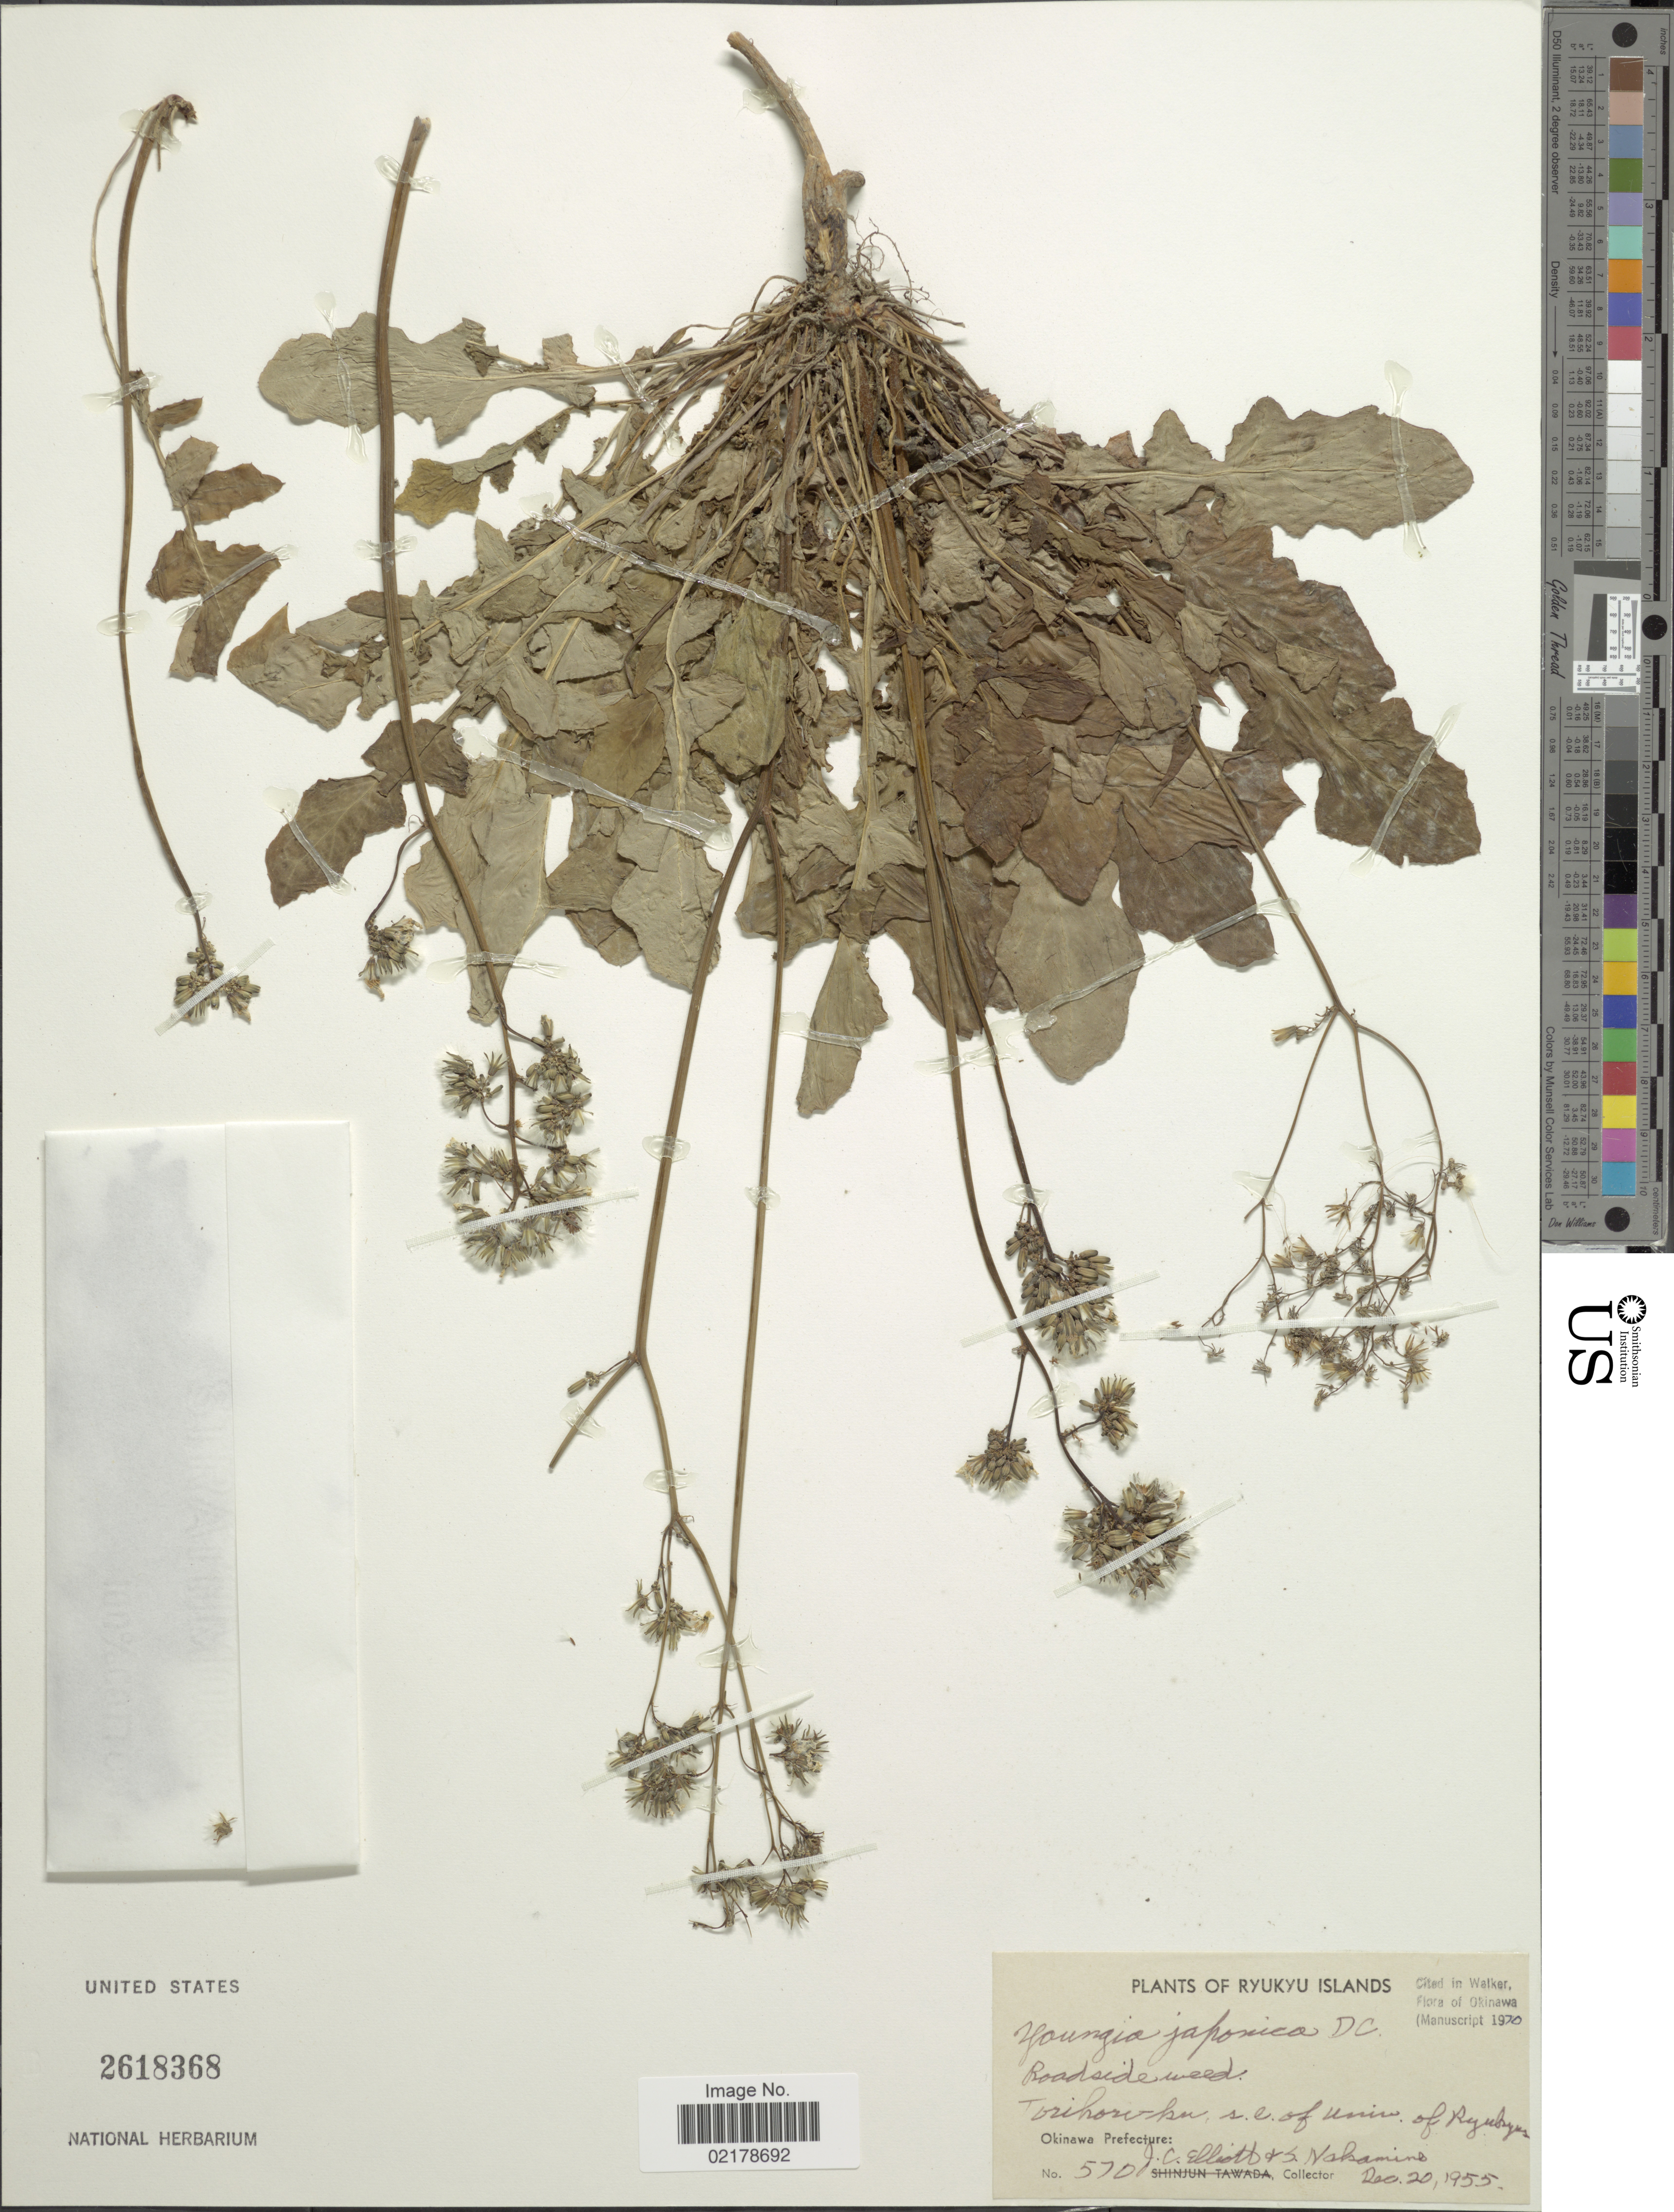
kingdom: Plantae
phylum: Tracheophyta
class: Magnoliopsida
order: Asterales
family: Asteraceae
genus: Youngia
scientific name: Youngia japonica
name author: (L.) DC.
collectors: J. Elliot & S. Nakamine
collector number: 570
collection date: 1955-12-20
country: Japan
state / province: Okinawa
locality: Ryukyu Islands. Roadside weed. Toriho-ku, s.e. of Univ. of Ryukyus. Okinawa Prefecture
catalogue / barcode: US 2618368